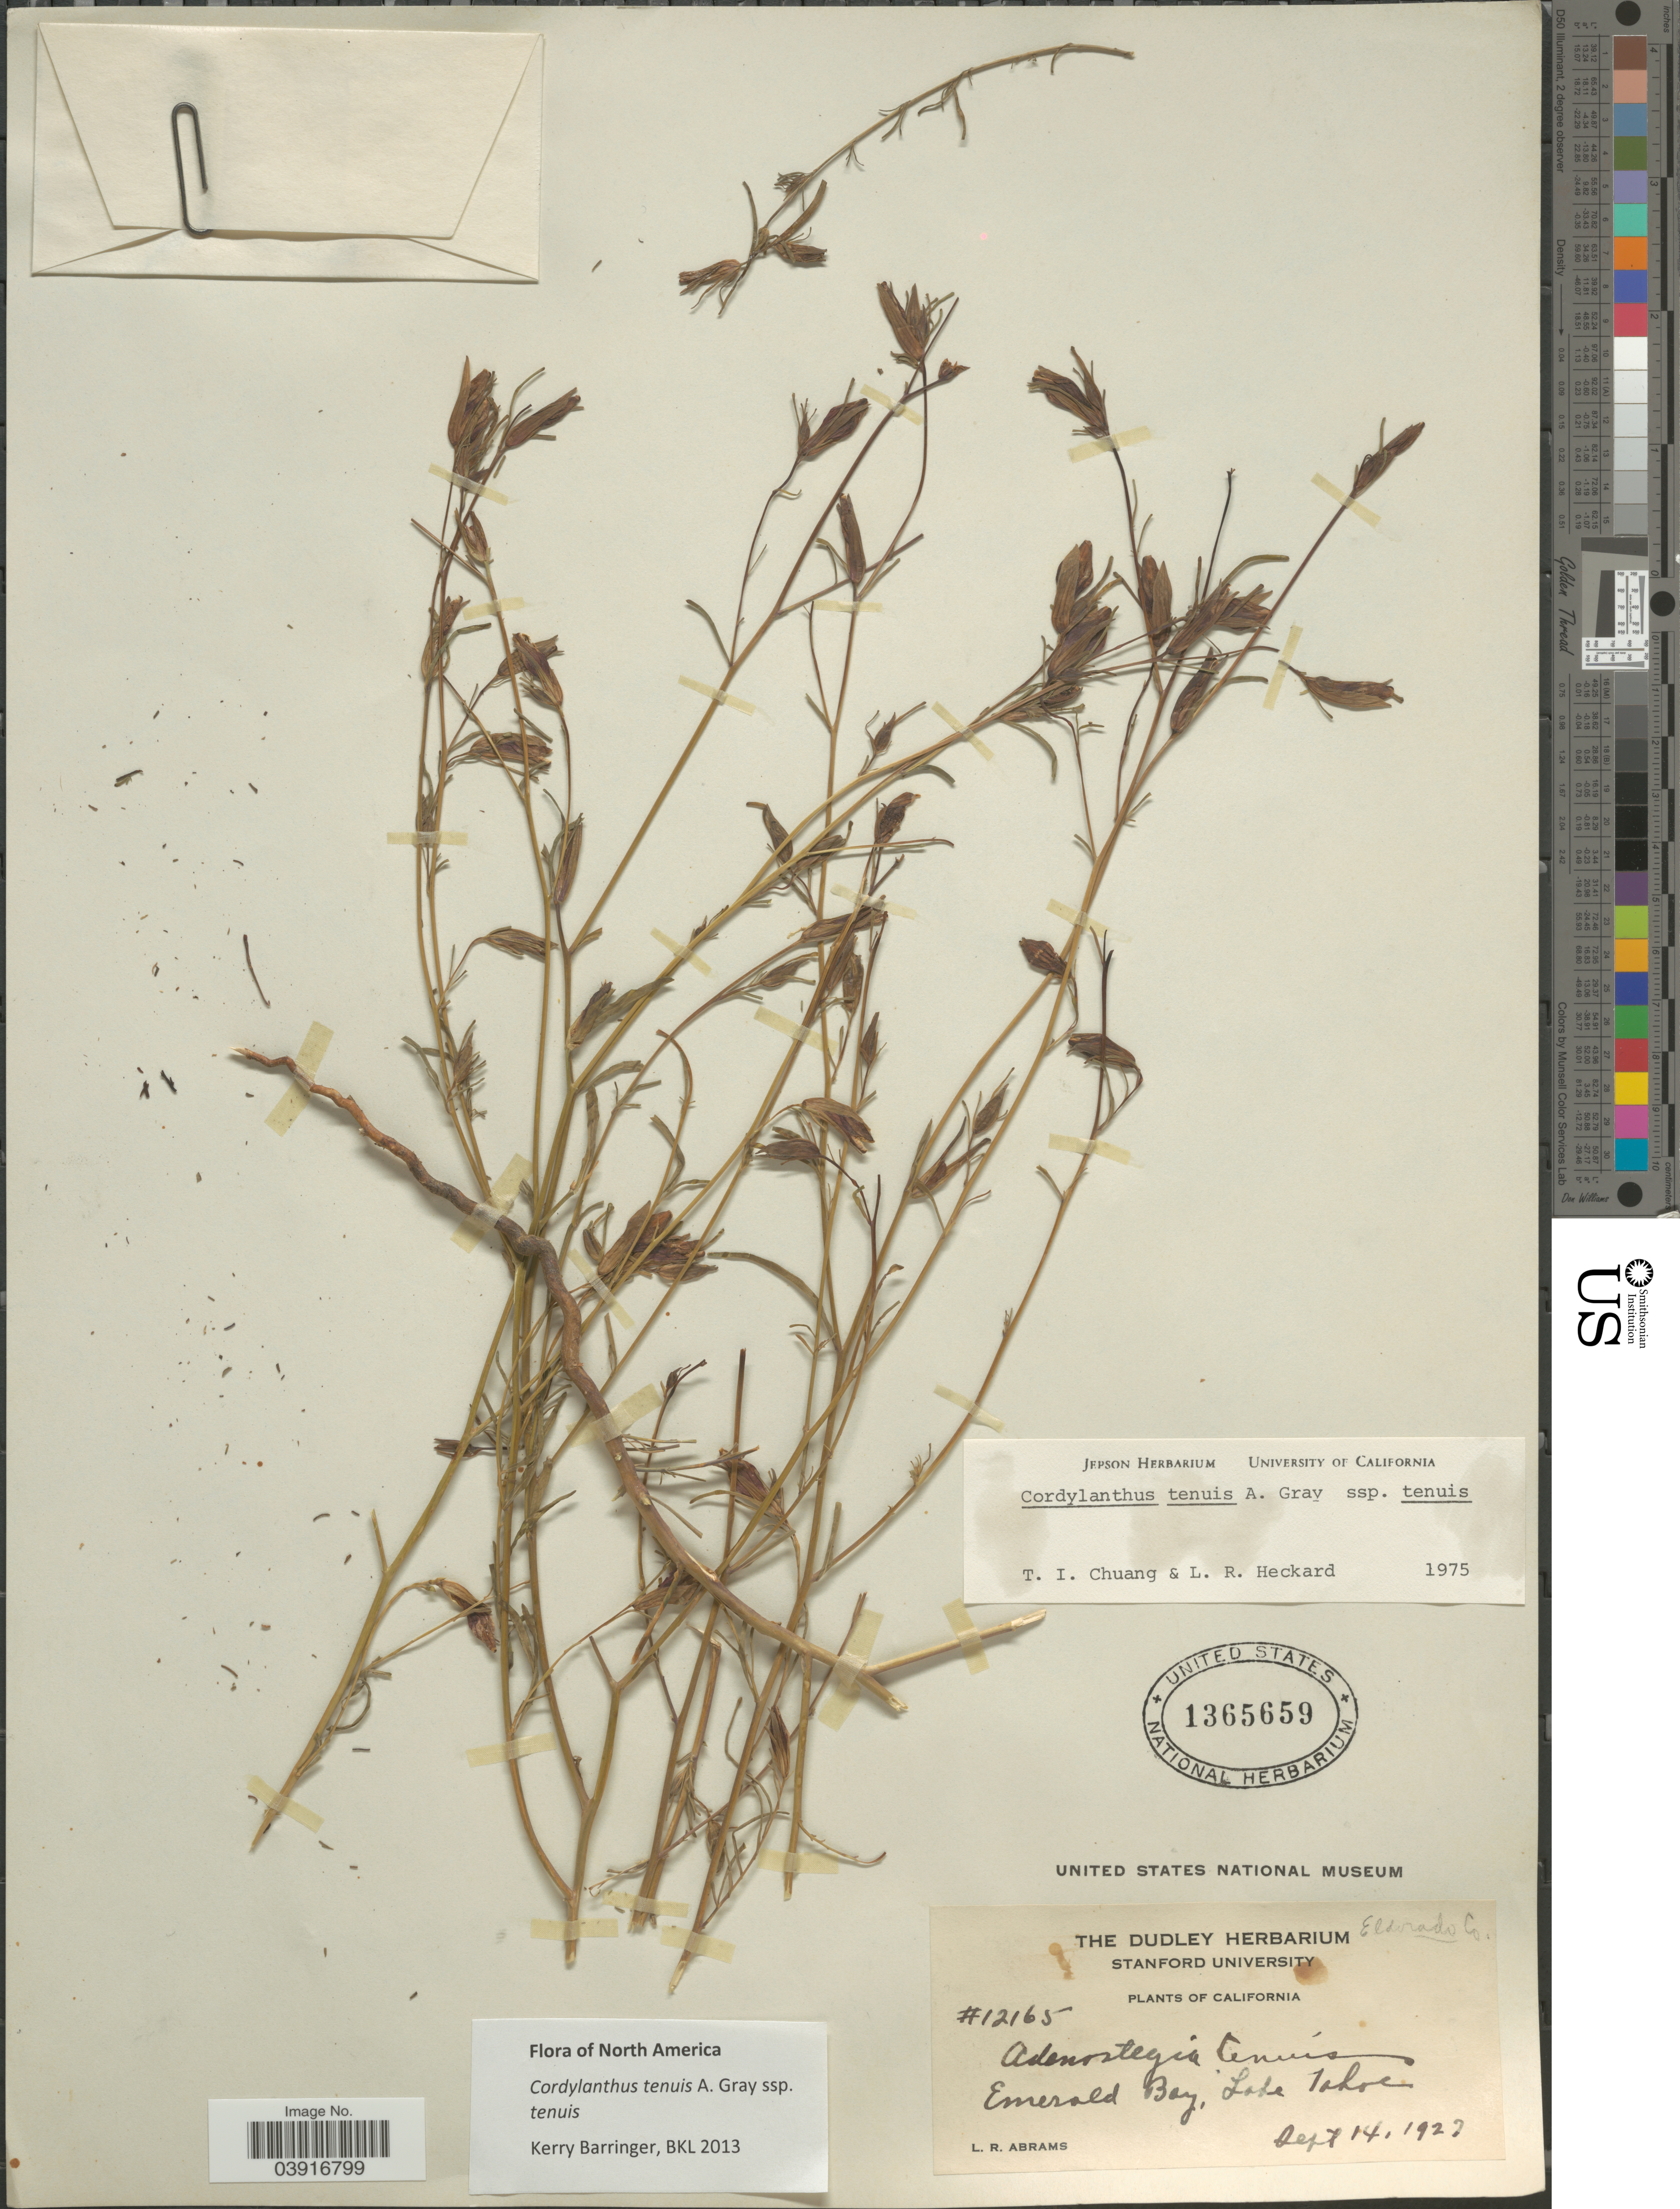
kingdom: Plantae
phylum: Tracheophyta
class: Magnoliopsida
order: Lamiales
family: Orobanchaceae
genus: Cordylanthus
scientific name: Cordylanthus tenuis subsp. tenuis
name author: A. Gray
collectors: L. Abrams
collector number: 12165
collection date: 1927-09-14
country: United States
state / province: California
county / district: El Dorado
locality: Emerald Bay, Lake Tahoe. Eldorado Co.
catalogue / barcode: US 1365659